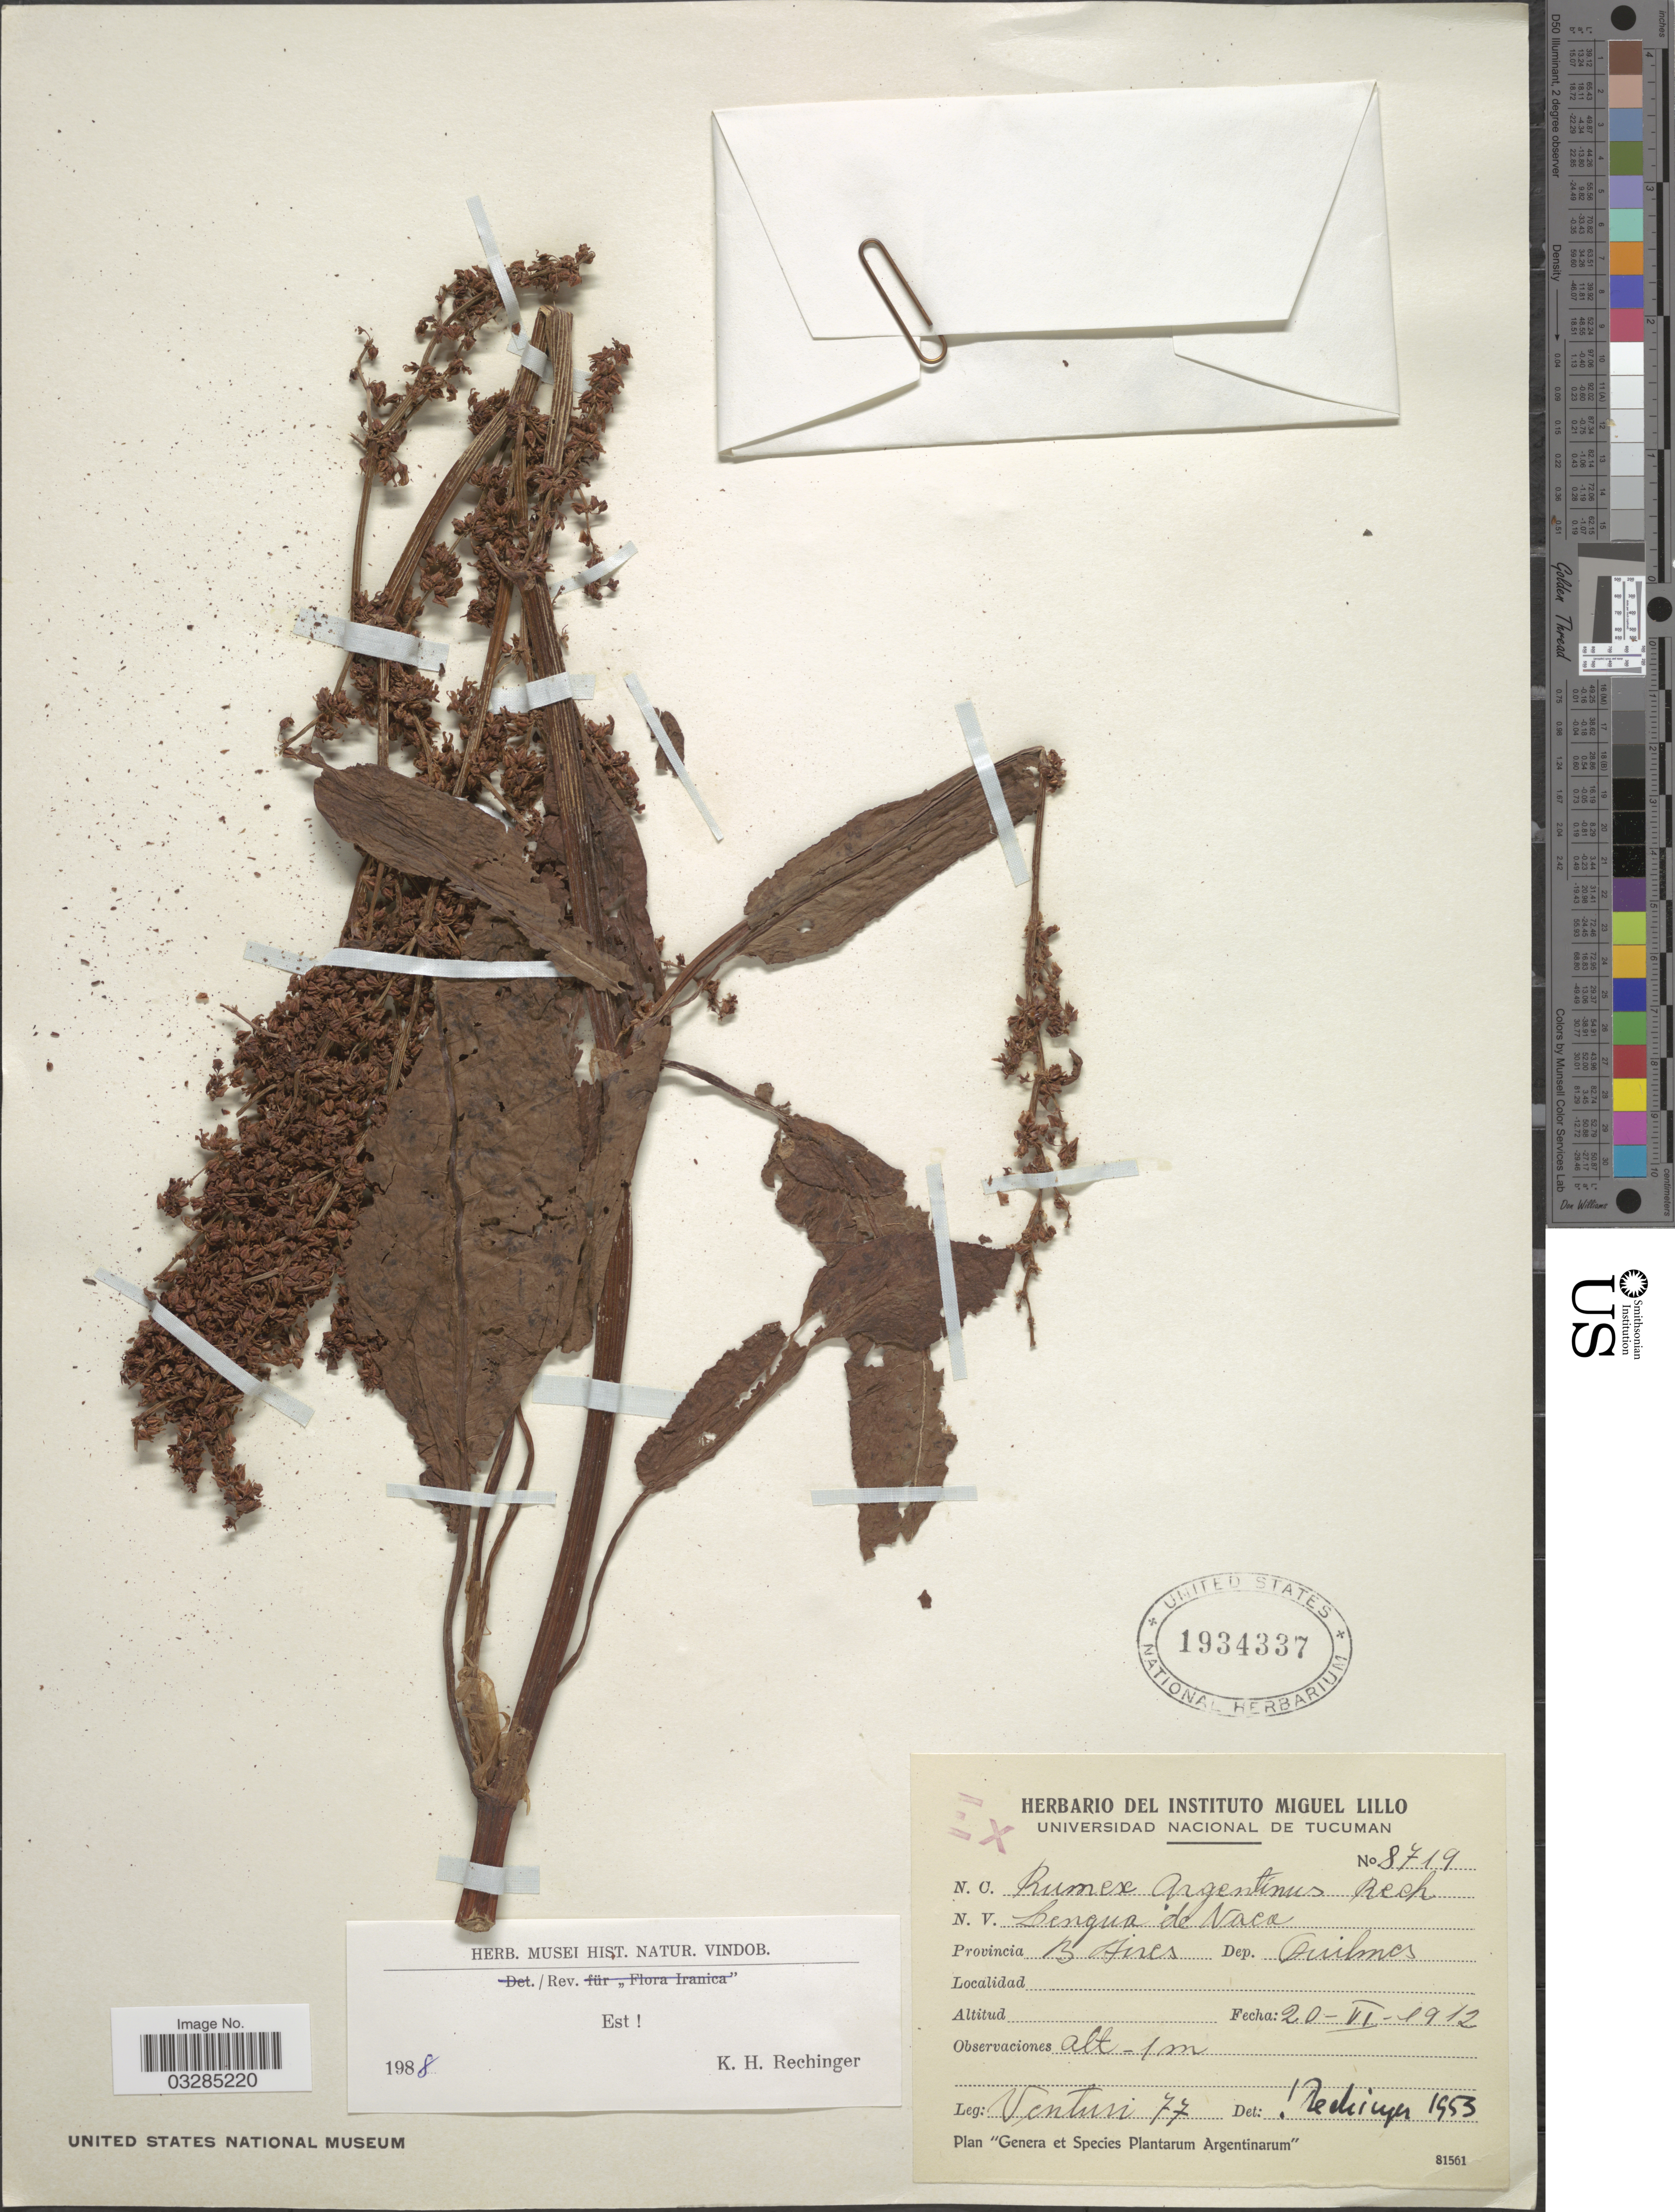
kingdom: Plantae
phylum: Tracheophyta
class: Magnoliopsida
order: Caryophyllales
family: Polygonaceae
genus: Rumex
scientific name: Rumex argentinus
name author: Rech. f.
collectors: Venturi, --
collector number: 77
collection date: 1912-02-20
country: Argentina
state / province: Tucuman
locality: Provincia B Aires. Dep. Quilmes.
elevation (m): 1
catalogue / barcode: US 1934337